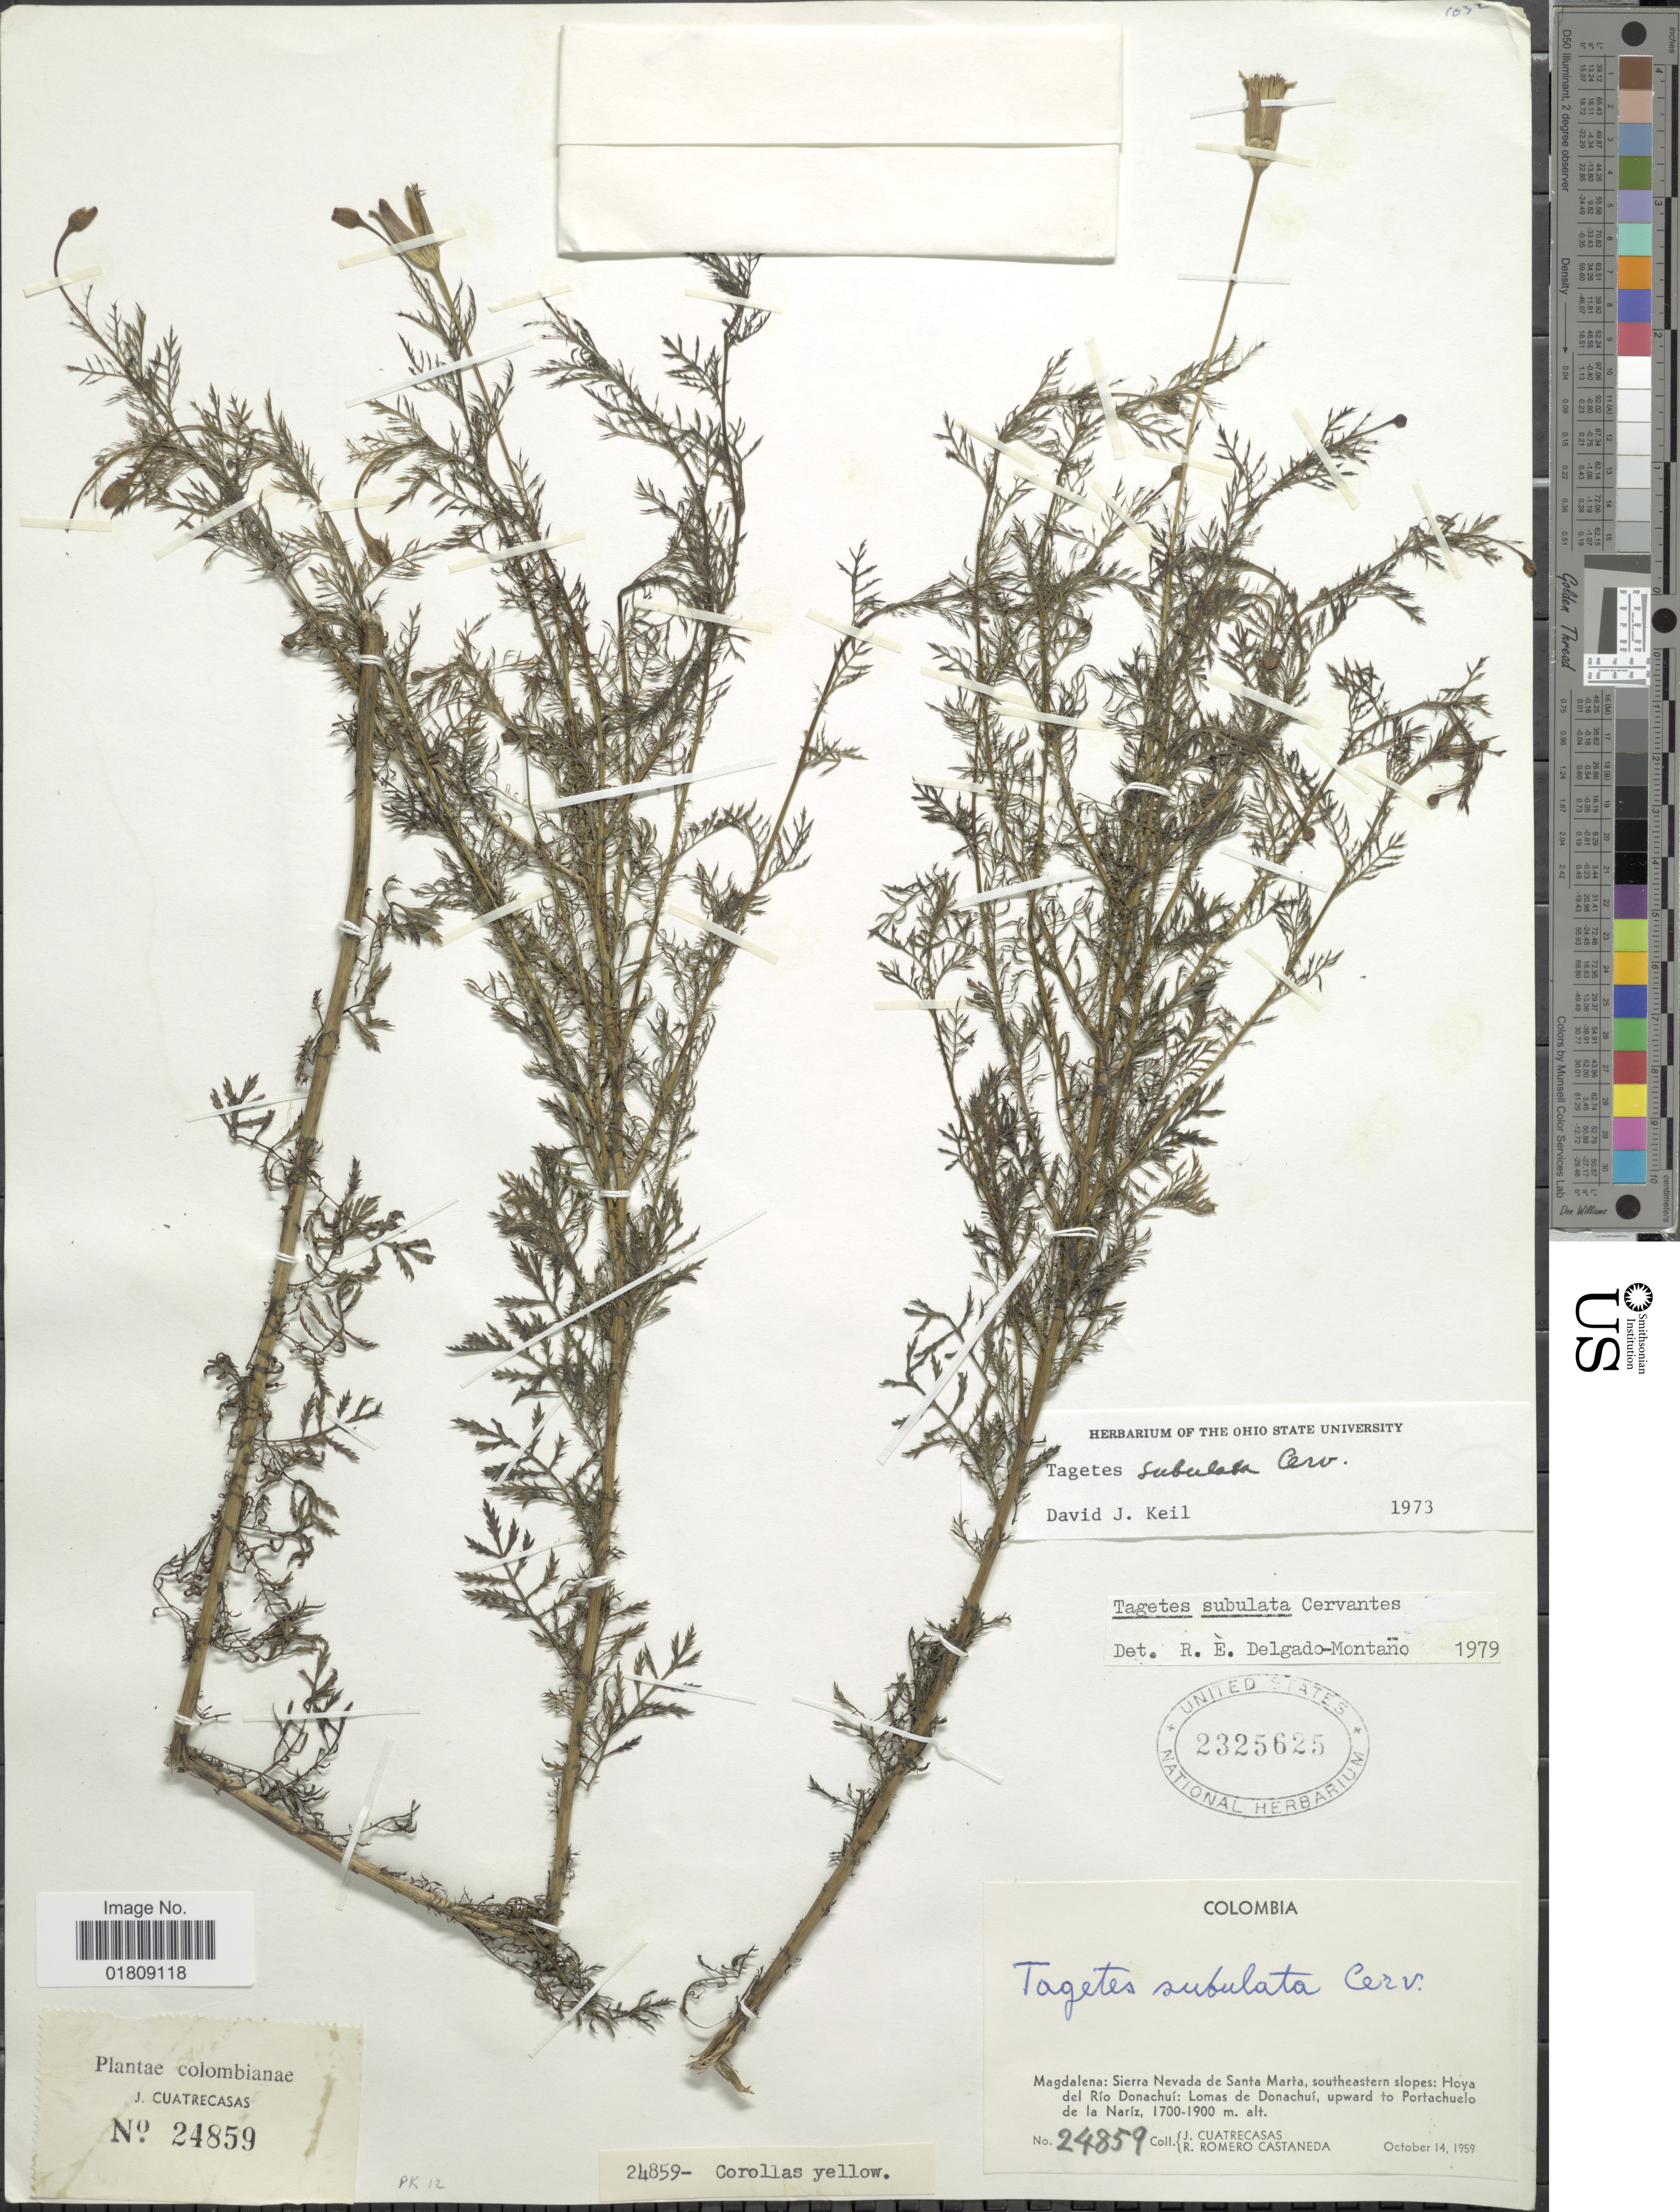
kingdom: Plantae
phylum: Tracheophyta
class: Magnoliopsida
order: Asterales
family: Asteraceae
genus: Tagetes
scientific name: Tagetes subulata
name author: Cerv.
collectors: J. Cuatrecasas & R. Romero Castañeda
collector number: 24859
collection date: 1959-10-14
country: Colombia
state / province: Magdalena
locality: Sierra Nevada de Santa Marta, southeastern slopes, Hoya del Rio Donachui, Lomas de Donachui, upward to Portachuelo de la Nariz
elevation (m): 1700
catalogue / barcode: US 2325625